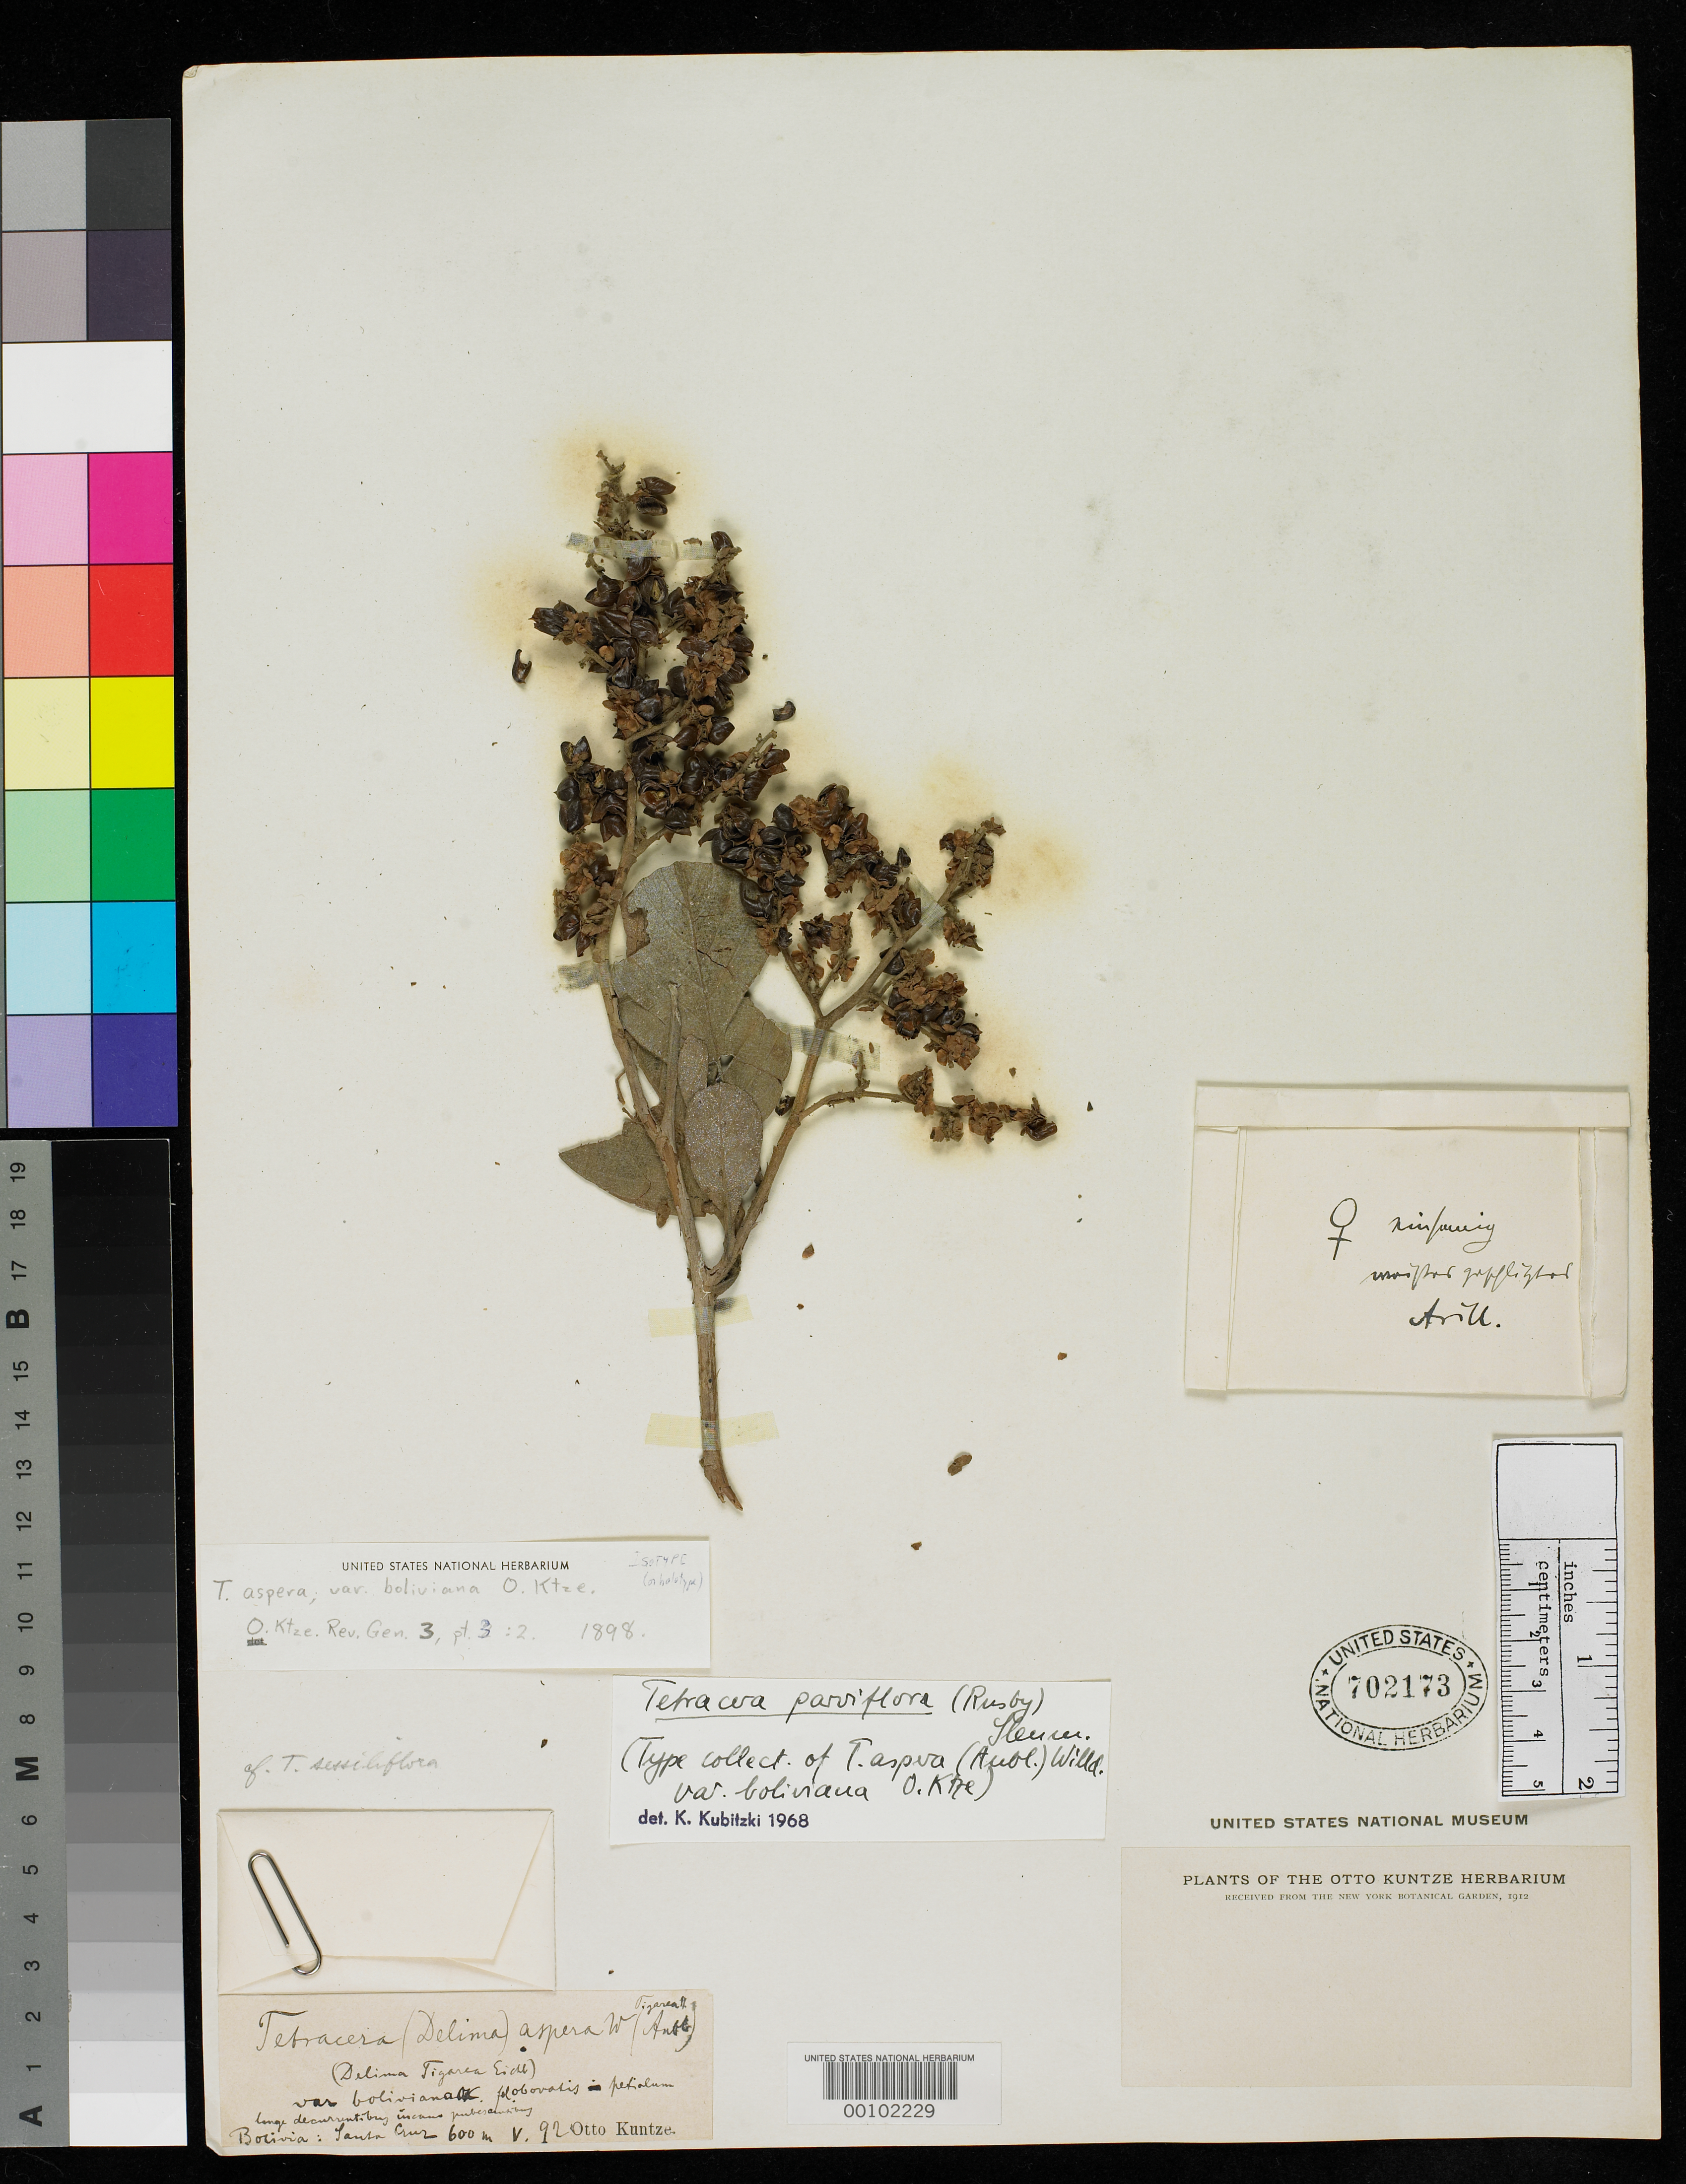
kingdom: Plantae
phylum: Tracheophyta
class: Magnoliopsida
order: Dilleniales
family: Dilleniaceae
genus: Tetracera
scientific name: Tetracera aspera var. boliviana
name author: Kuntze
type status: Isotype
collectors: C.E.O. Kuntze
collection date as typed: May 1892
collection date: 1892-05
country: Bolivia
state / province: Santa Cruz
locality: Santa Cruz.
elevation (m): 600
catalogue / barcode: US 702173